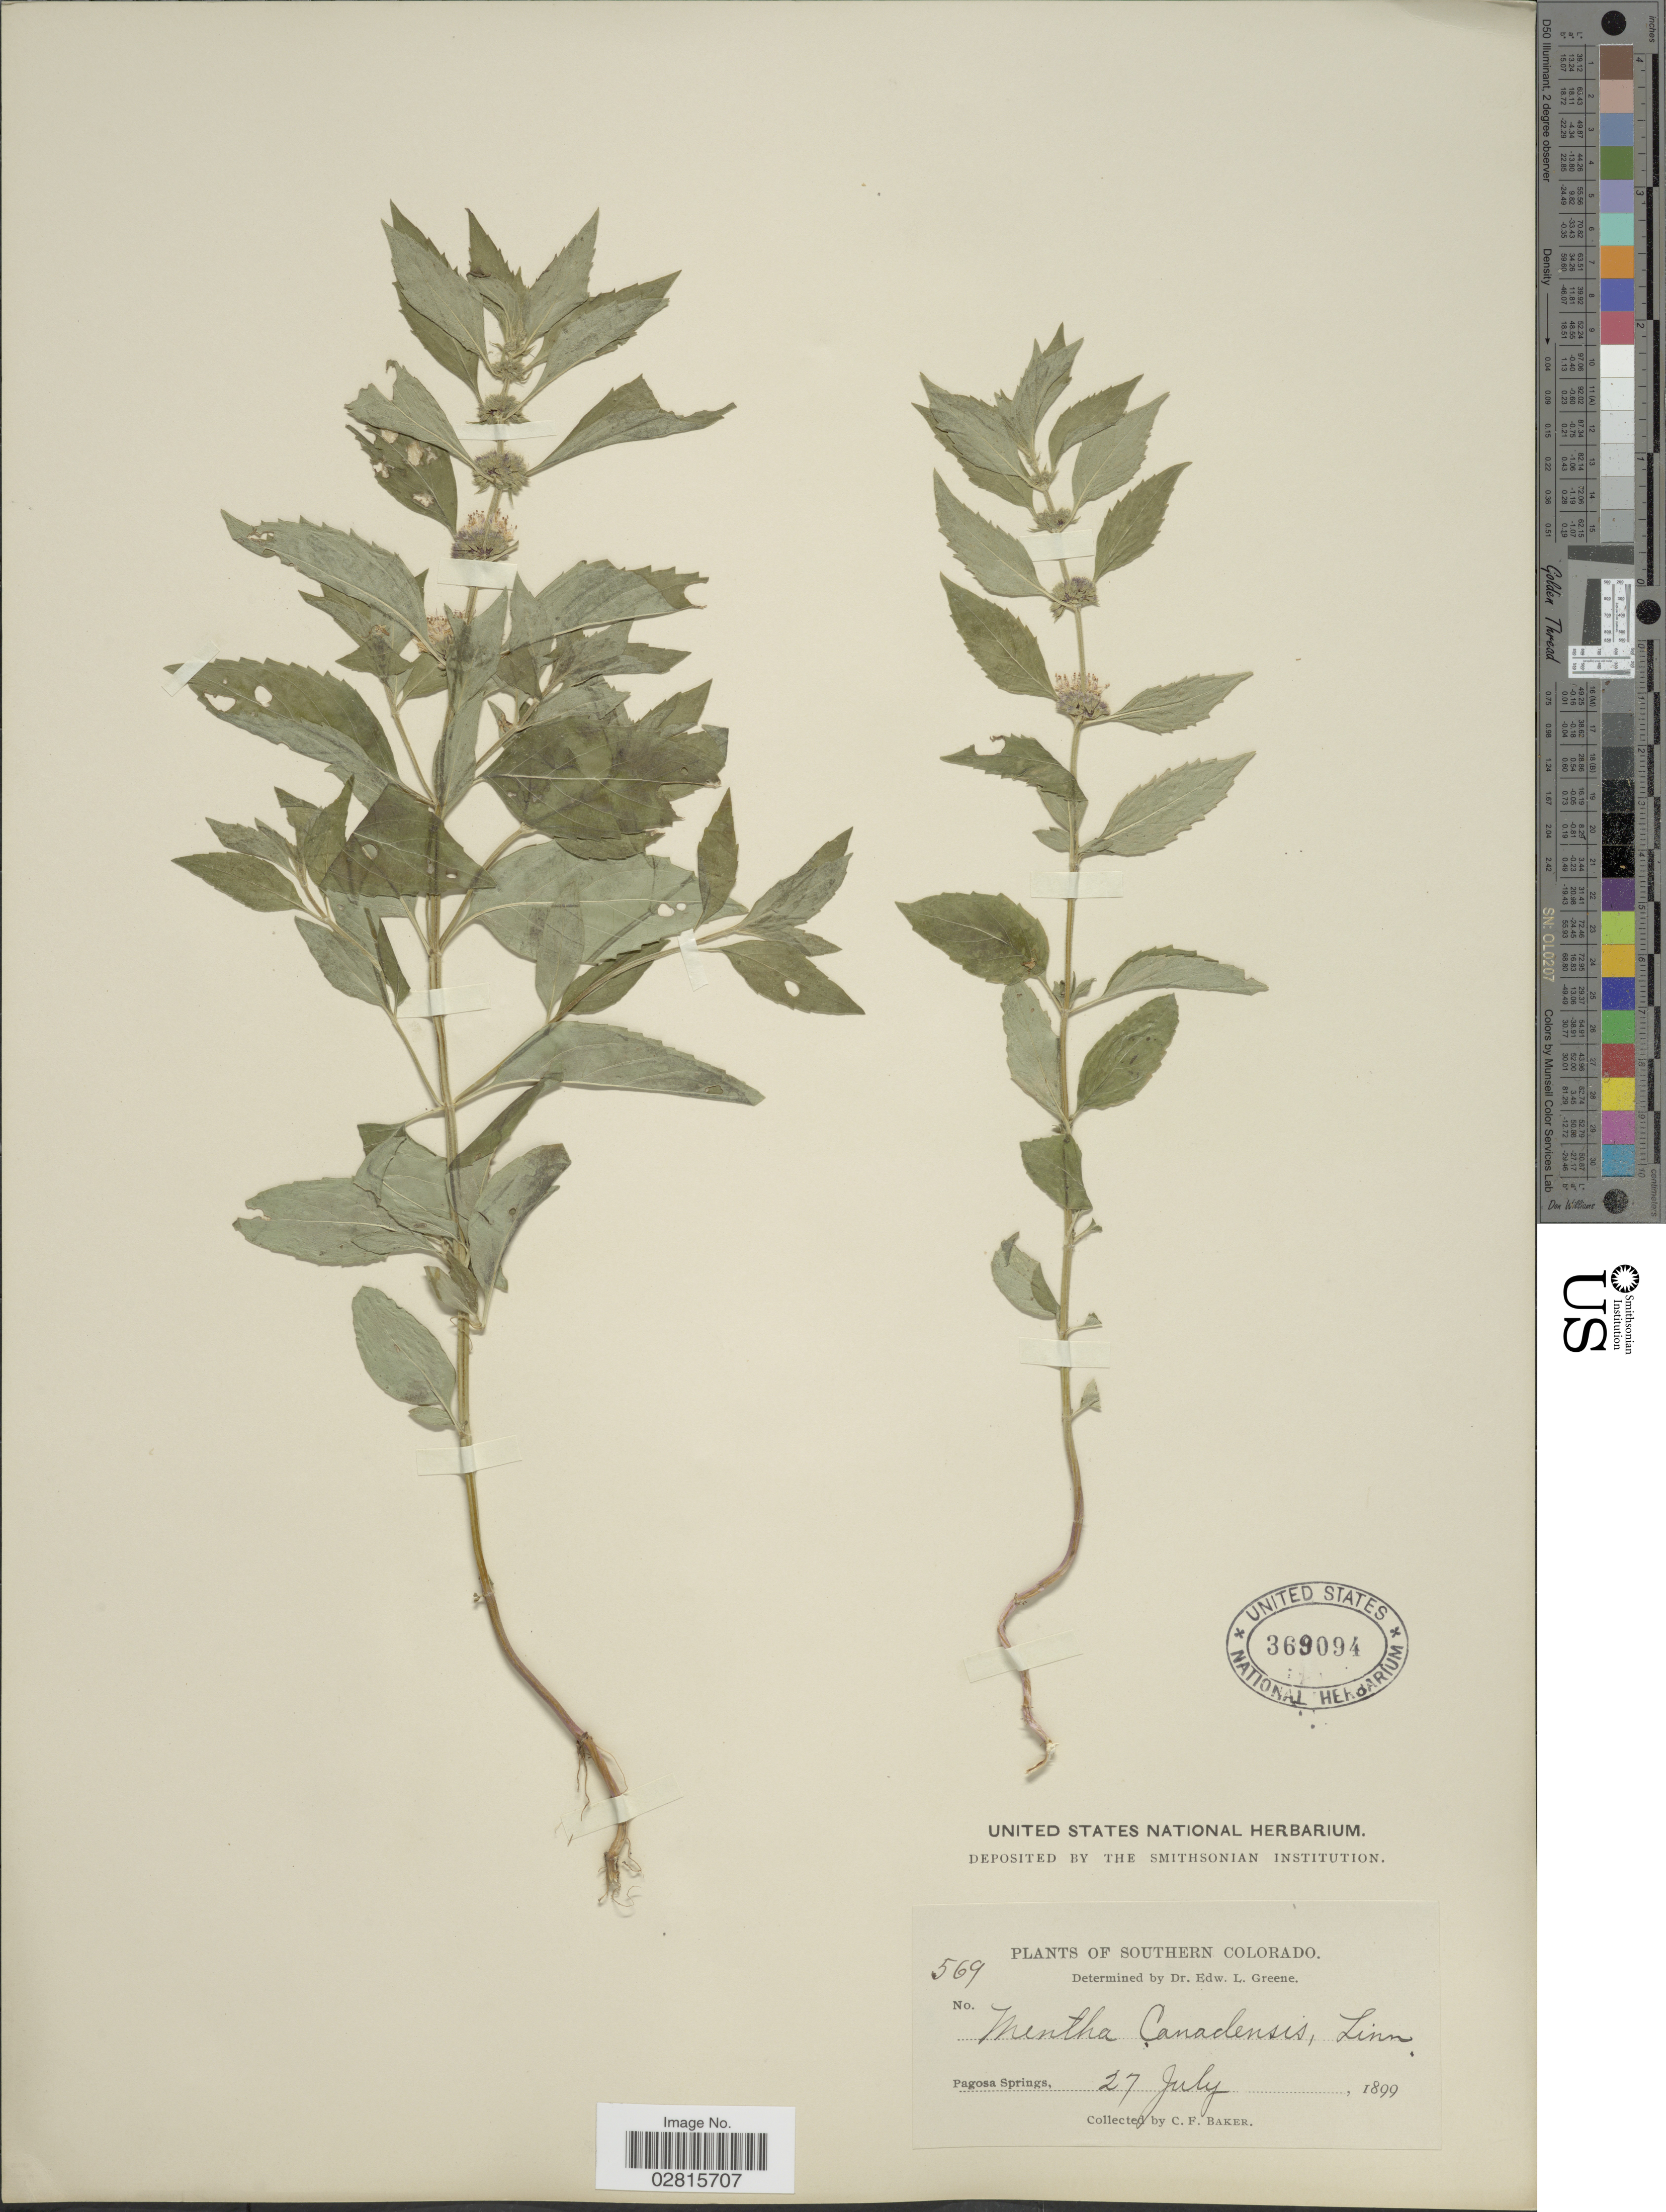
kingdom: Plantae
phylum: Tracheophyta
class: Magnoliopsida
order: Lamiales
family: Lamiaceae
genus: Mentha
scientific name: Mentha penardii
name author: (Briq.) Rydb.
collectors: C. F. Baker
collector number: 569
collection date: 1899-07-27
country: United States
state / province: Colorado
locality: Southern Colorado, Pagosa Springs.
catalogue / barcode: US 369094